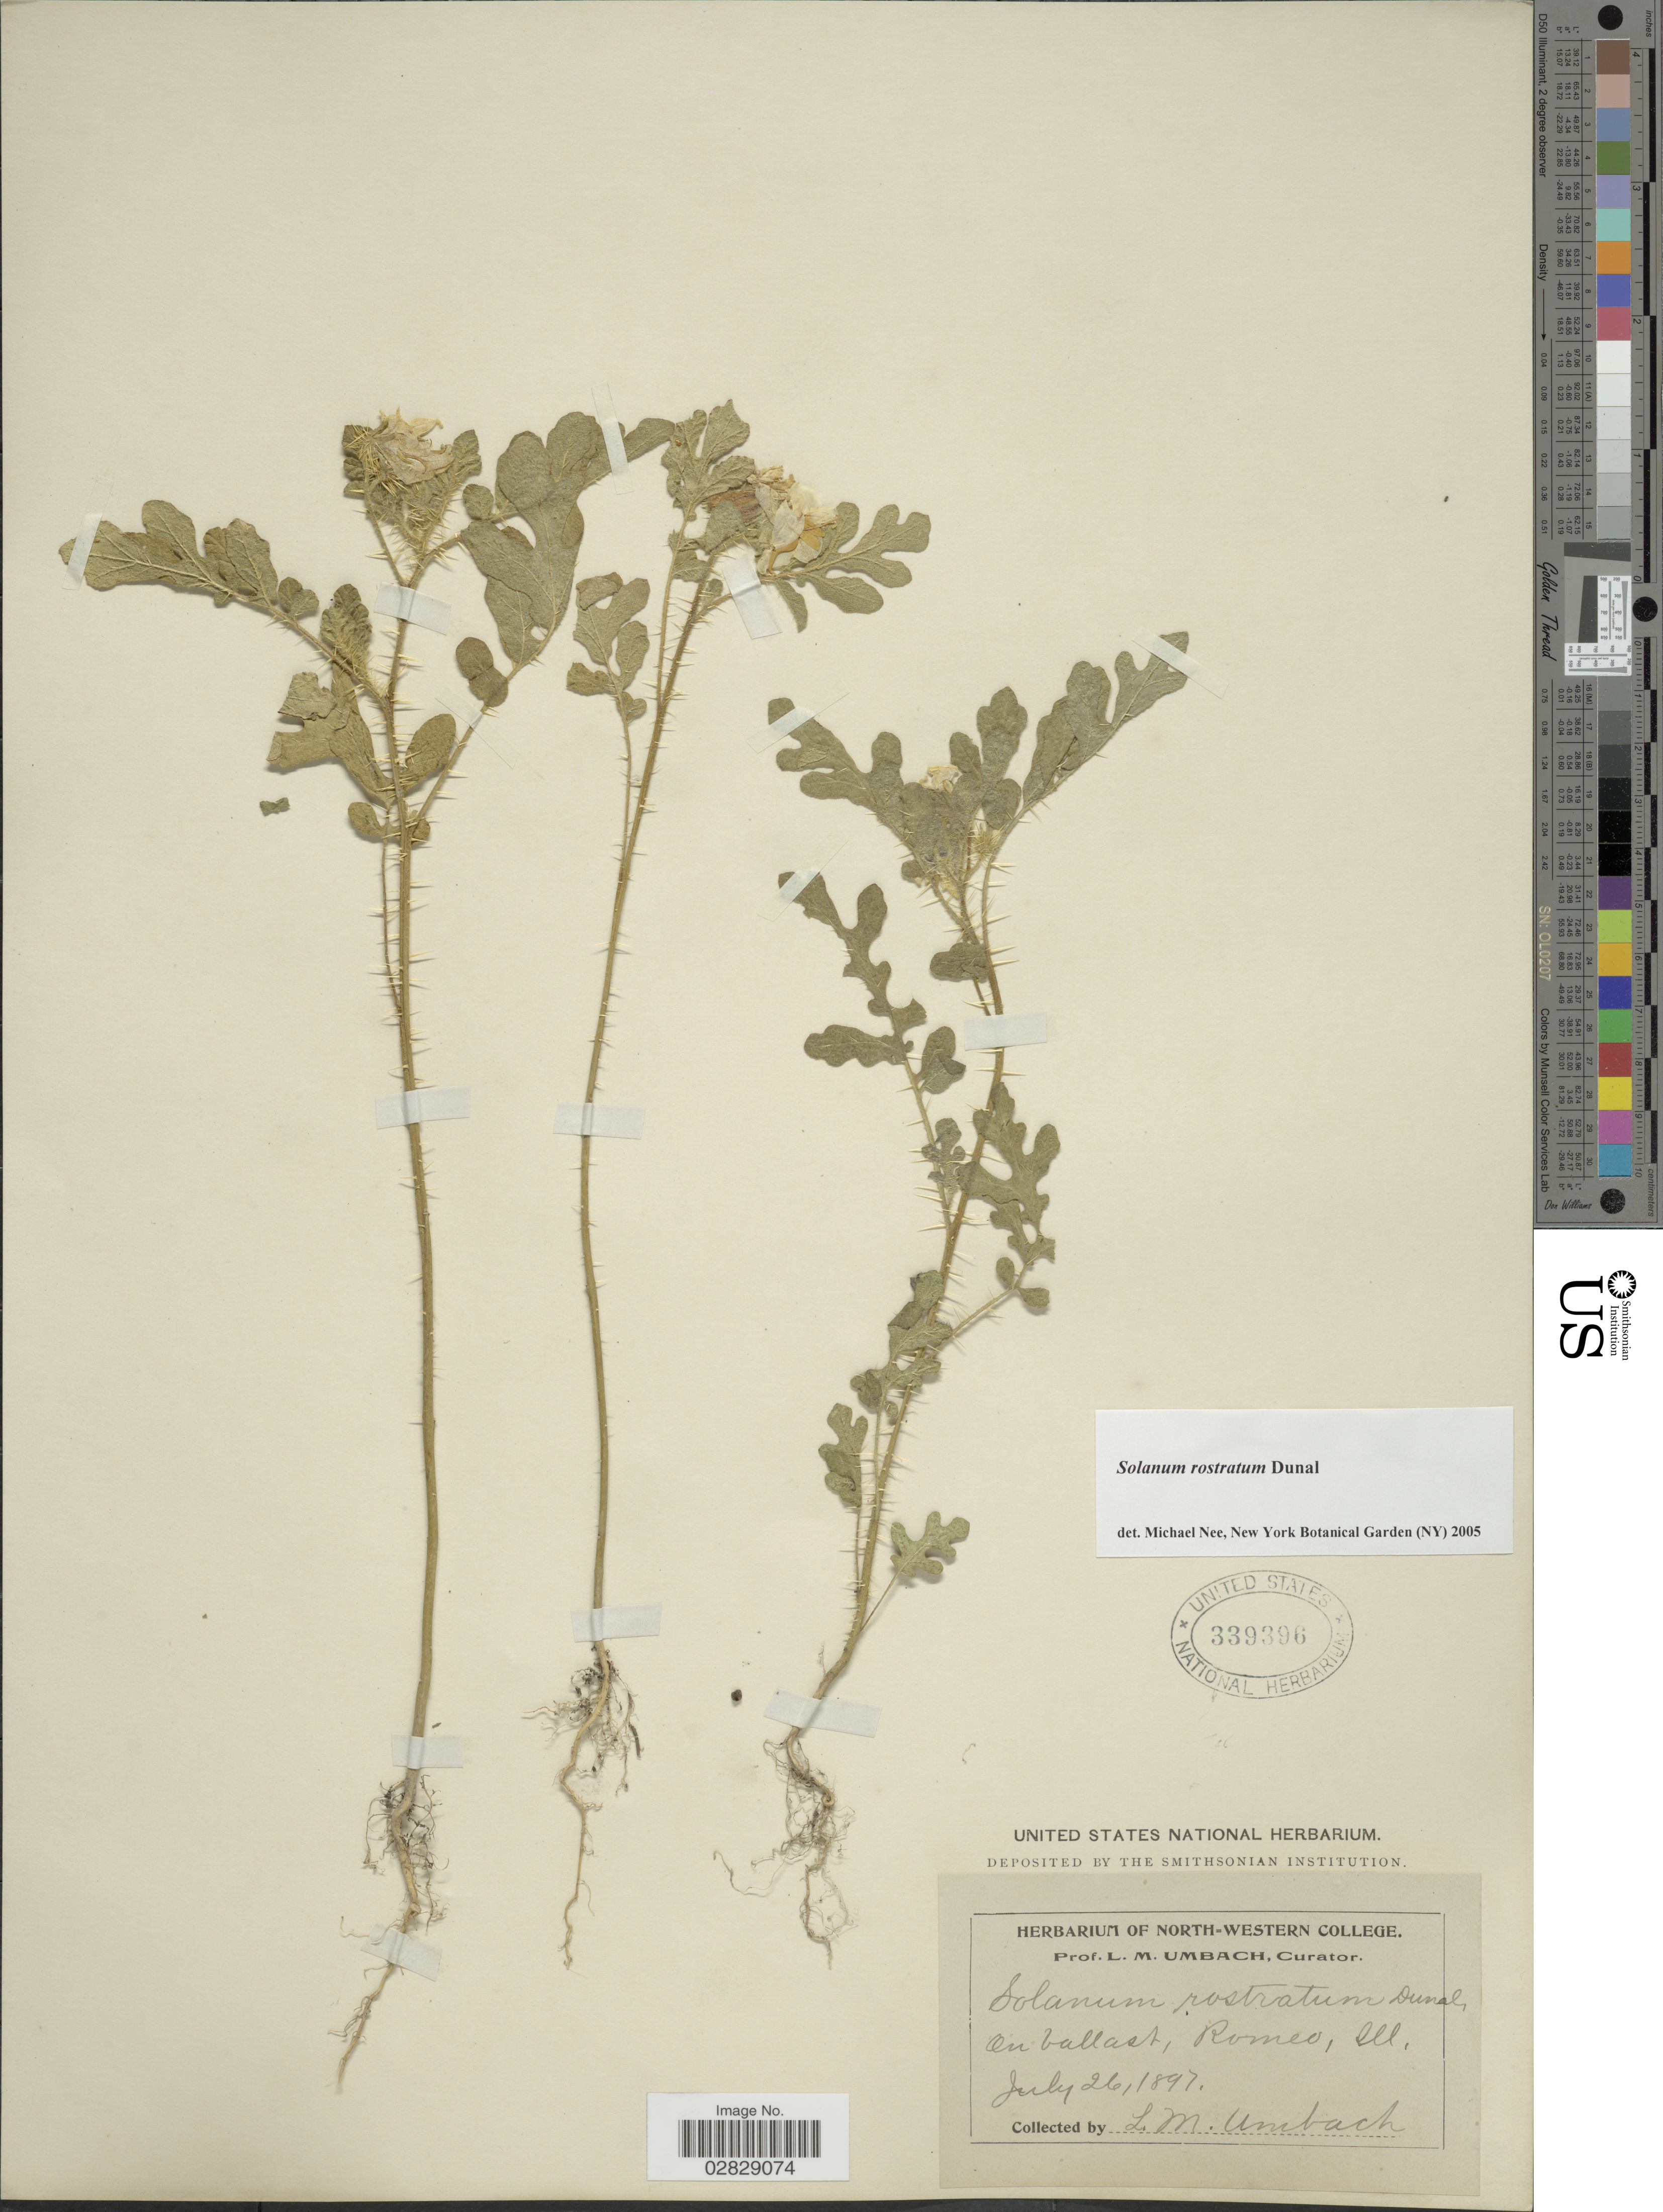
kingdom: Plantae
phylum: Tracheophyta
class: Magnoliopsida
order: Solanales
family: Solanaceae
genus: Solanum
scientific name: Solanum rostratum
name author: Dunal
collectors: L. M. Umbach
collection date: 1897-07-26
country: United States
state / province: Illinois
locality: On ballast, Romeo.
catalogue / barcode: US 339396